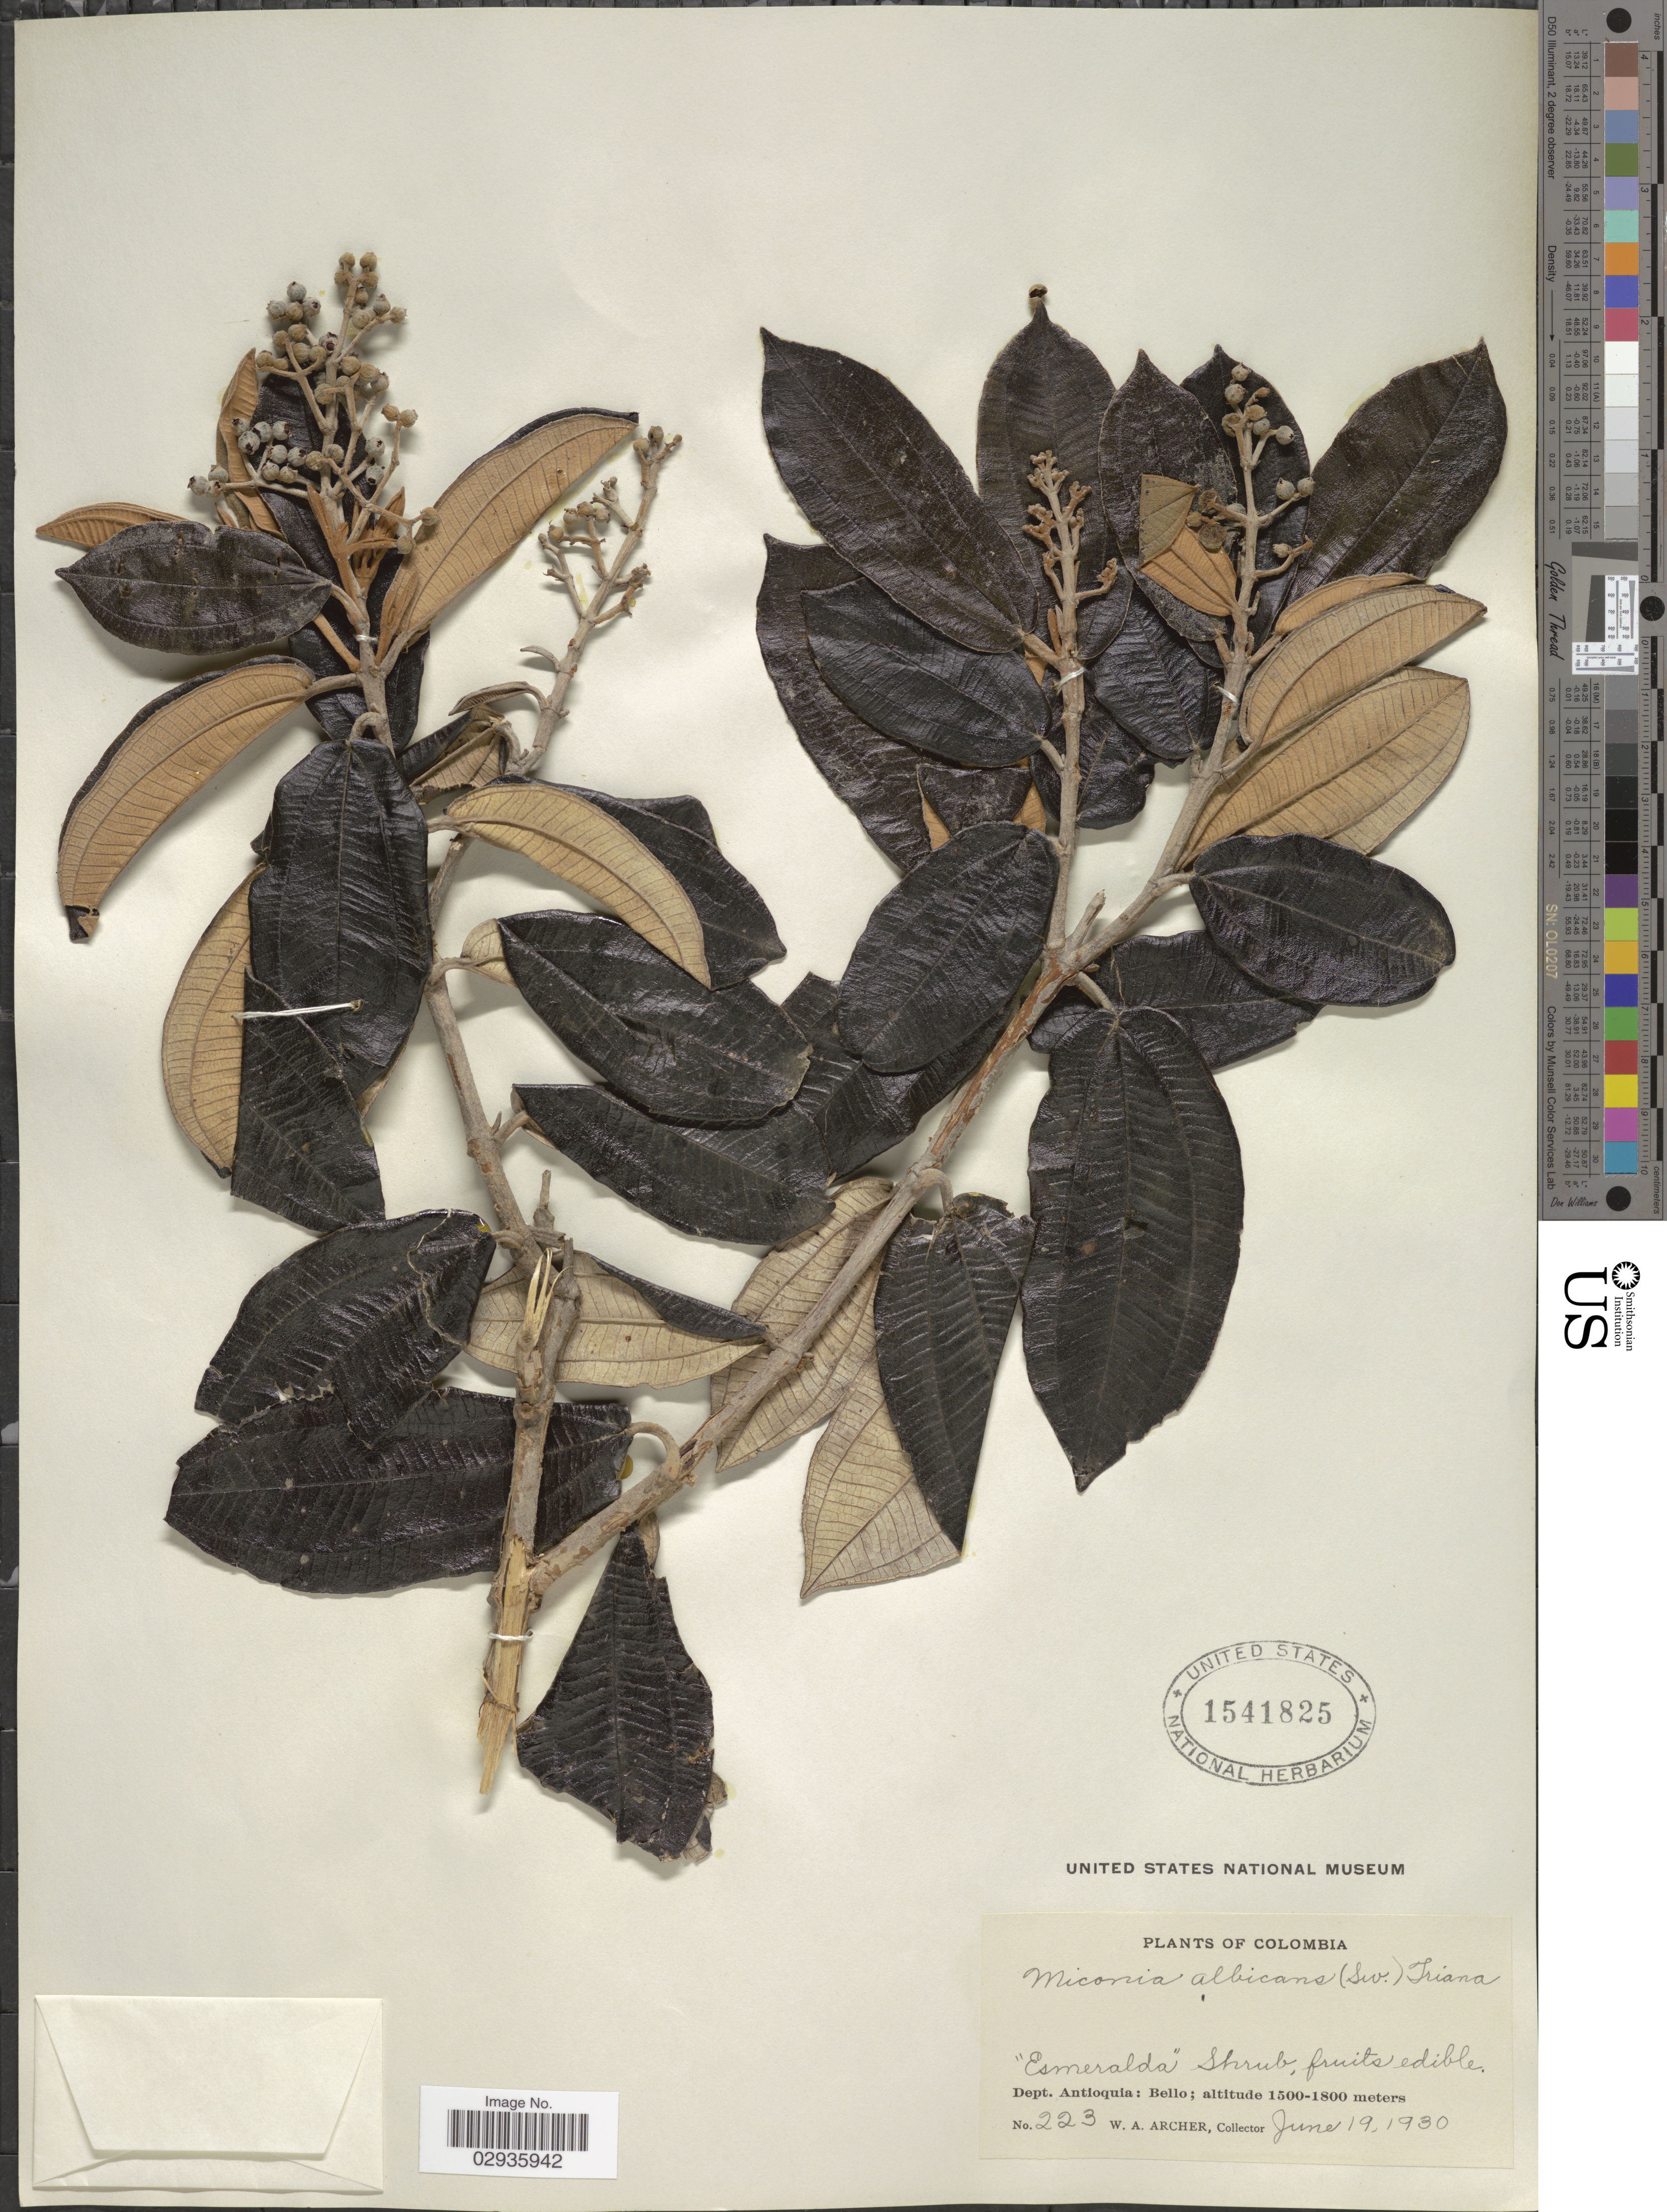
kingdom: Plantae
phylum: Tracheophyta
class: Magnoliopsida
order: Myrtales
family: Melastomataceae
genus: Miconia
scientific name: Miconia albicans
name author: (Sw.) Steud.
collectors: W. Archer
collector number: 223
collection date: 1930-06-19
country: Colombia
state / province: Antioquia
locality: Dept. Antioquia: Bello.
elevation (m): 1500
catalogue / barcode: US 1541825